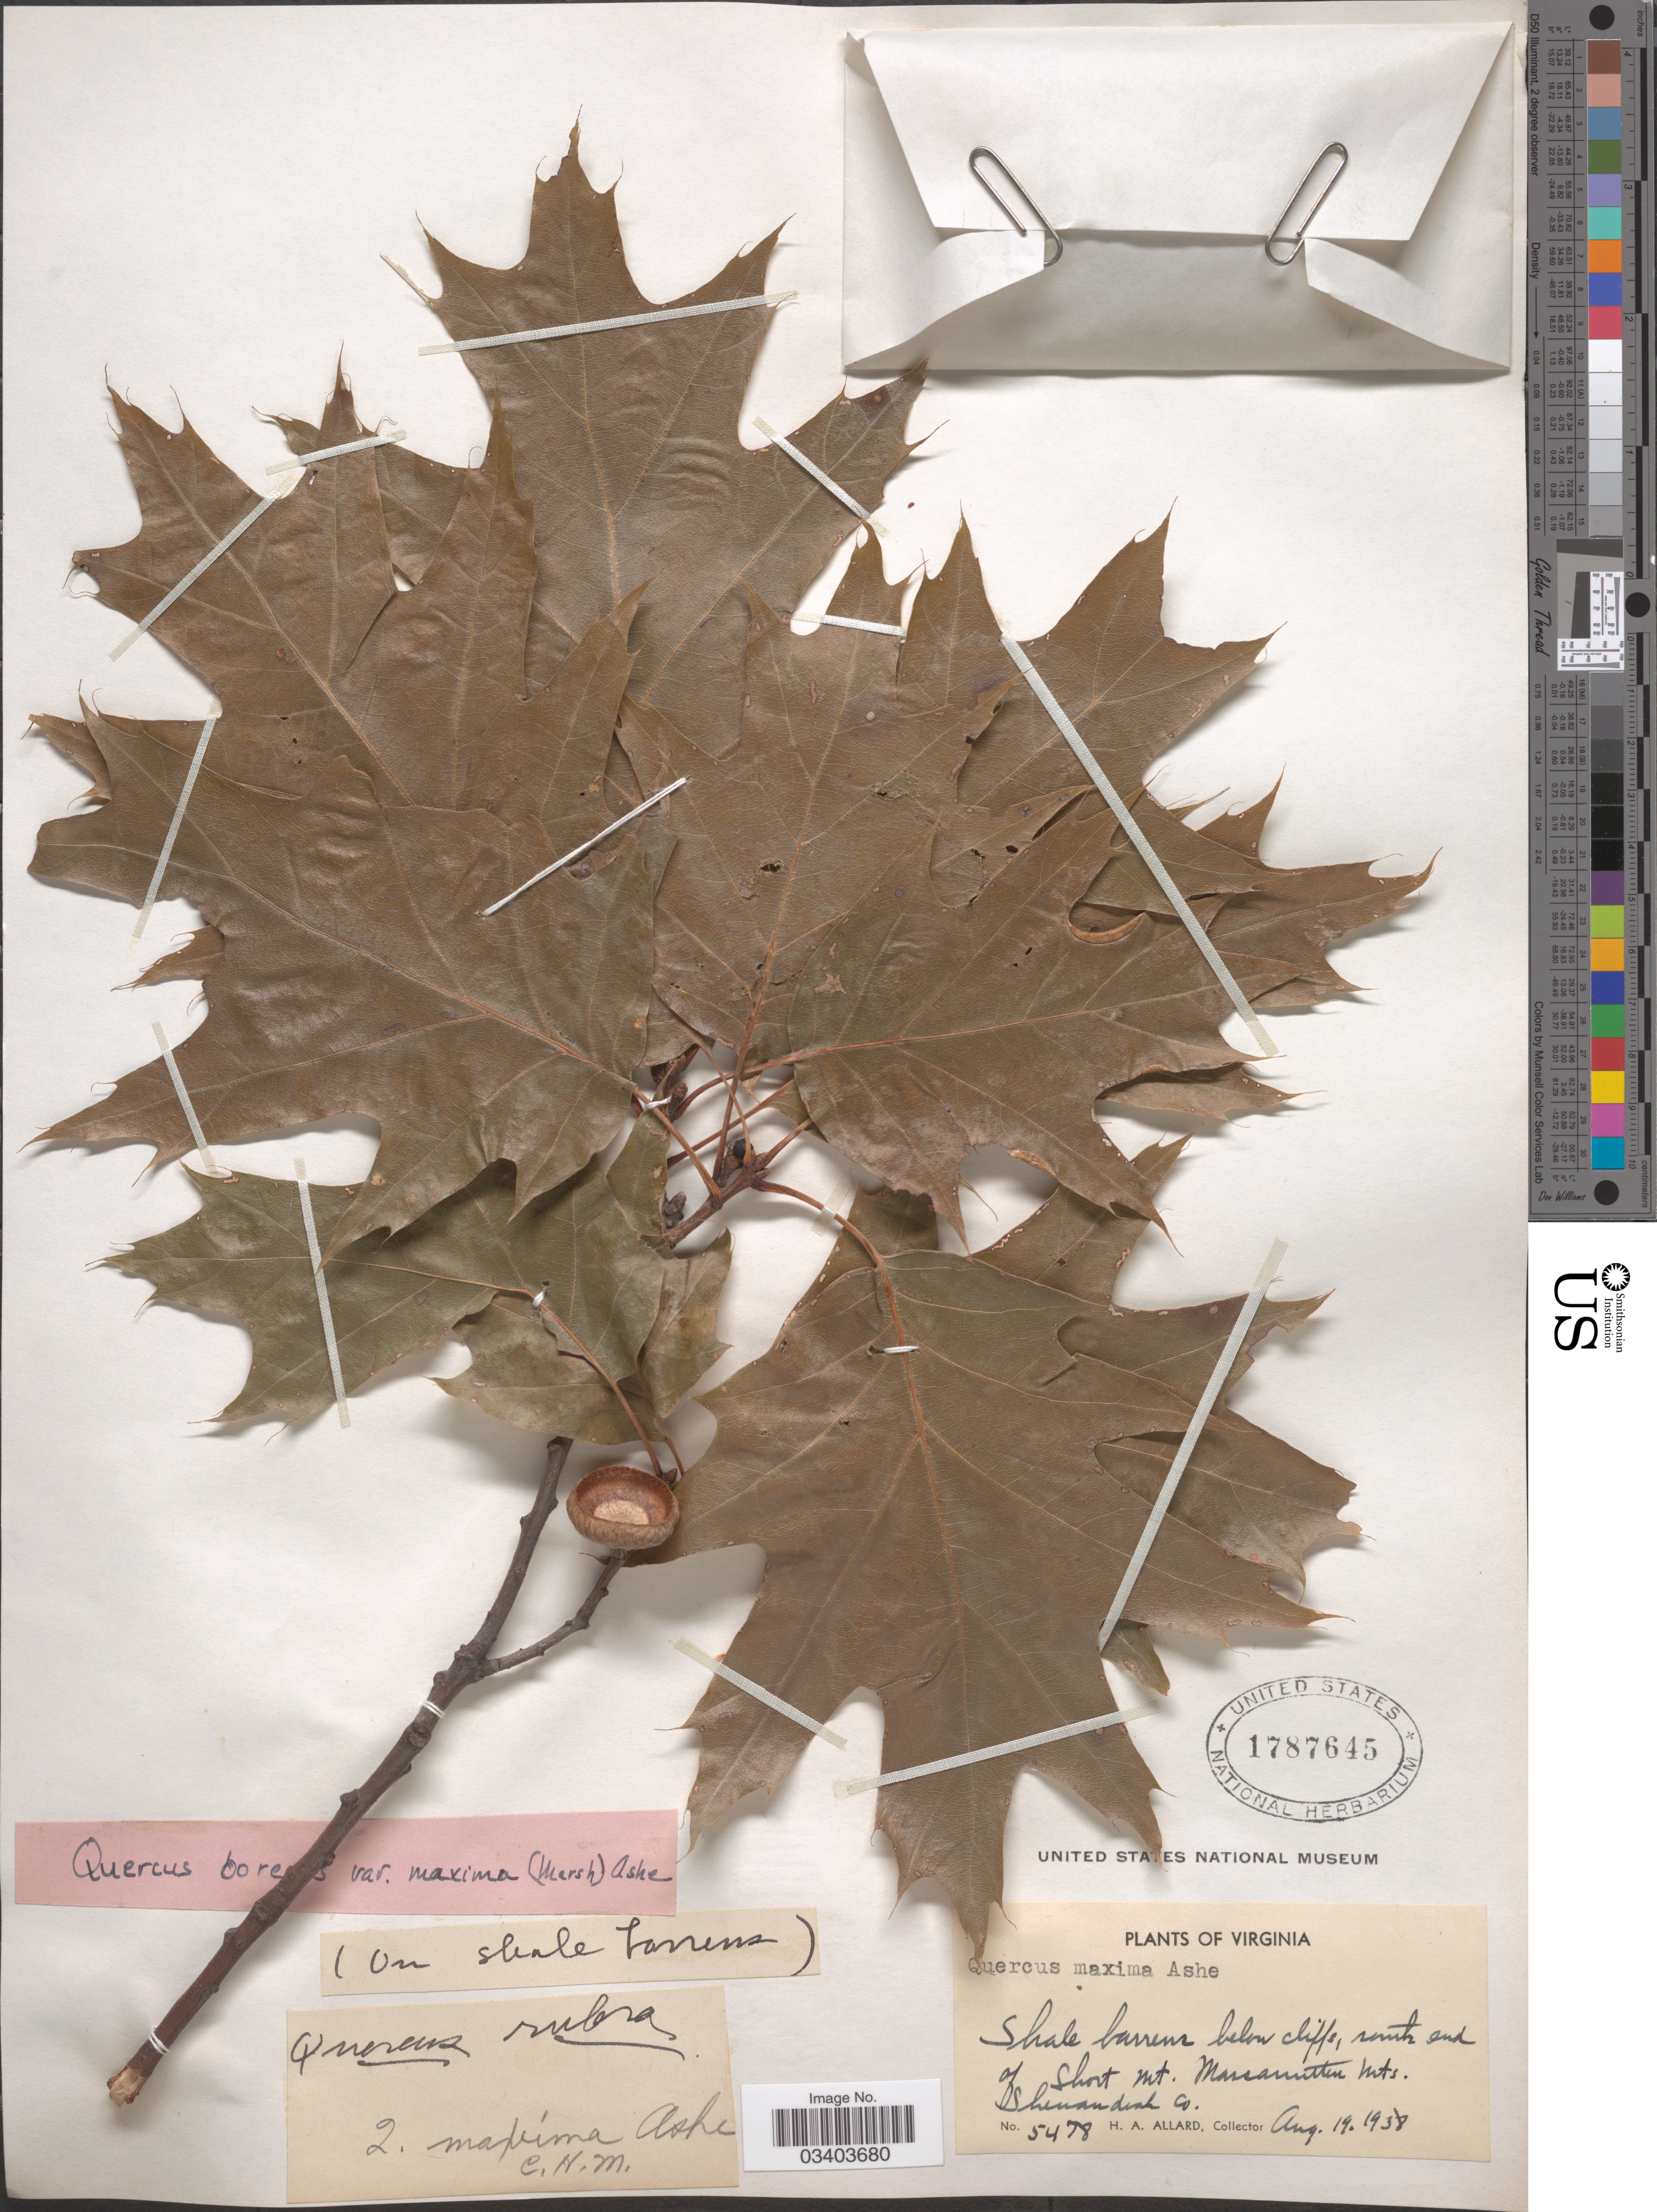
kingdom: Plantae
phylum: Tracheophyta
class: Magnoliopsida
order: Fagales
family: Fagaceae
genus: Quercus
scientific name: Quercus borealis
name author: F. Michx.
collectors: H. A. Allard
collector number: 5478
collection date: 1938-08-19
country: United States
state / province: Virginia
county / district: Shenandoah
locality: Shale barrens below cliffs, south end of Short Mt. Massanutten Mts. Shenandoah Co.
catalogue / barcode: US 1787645